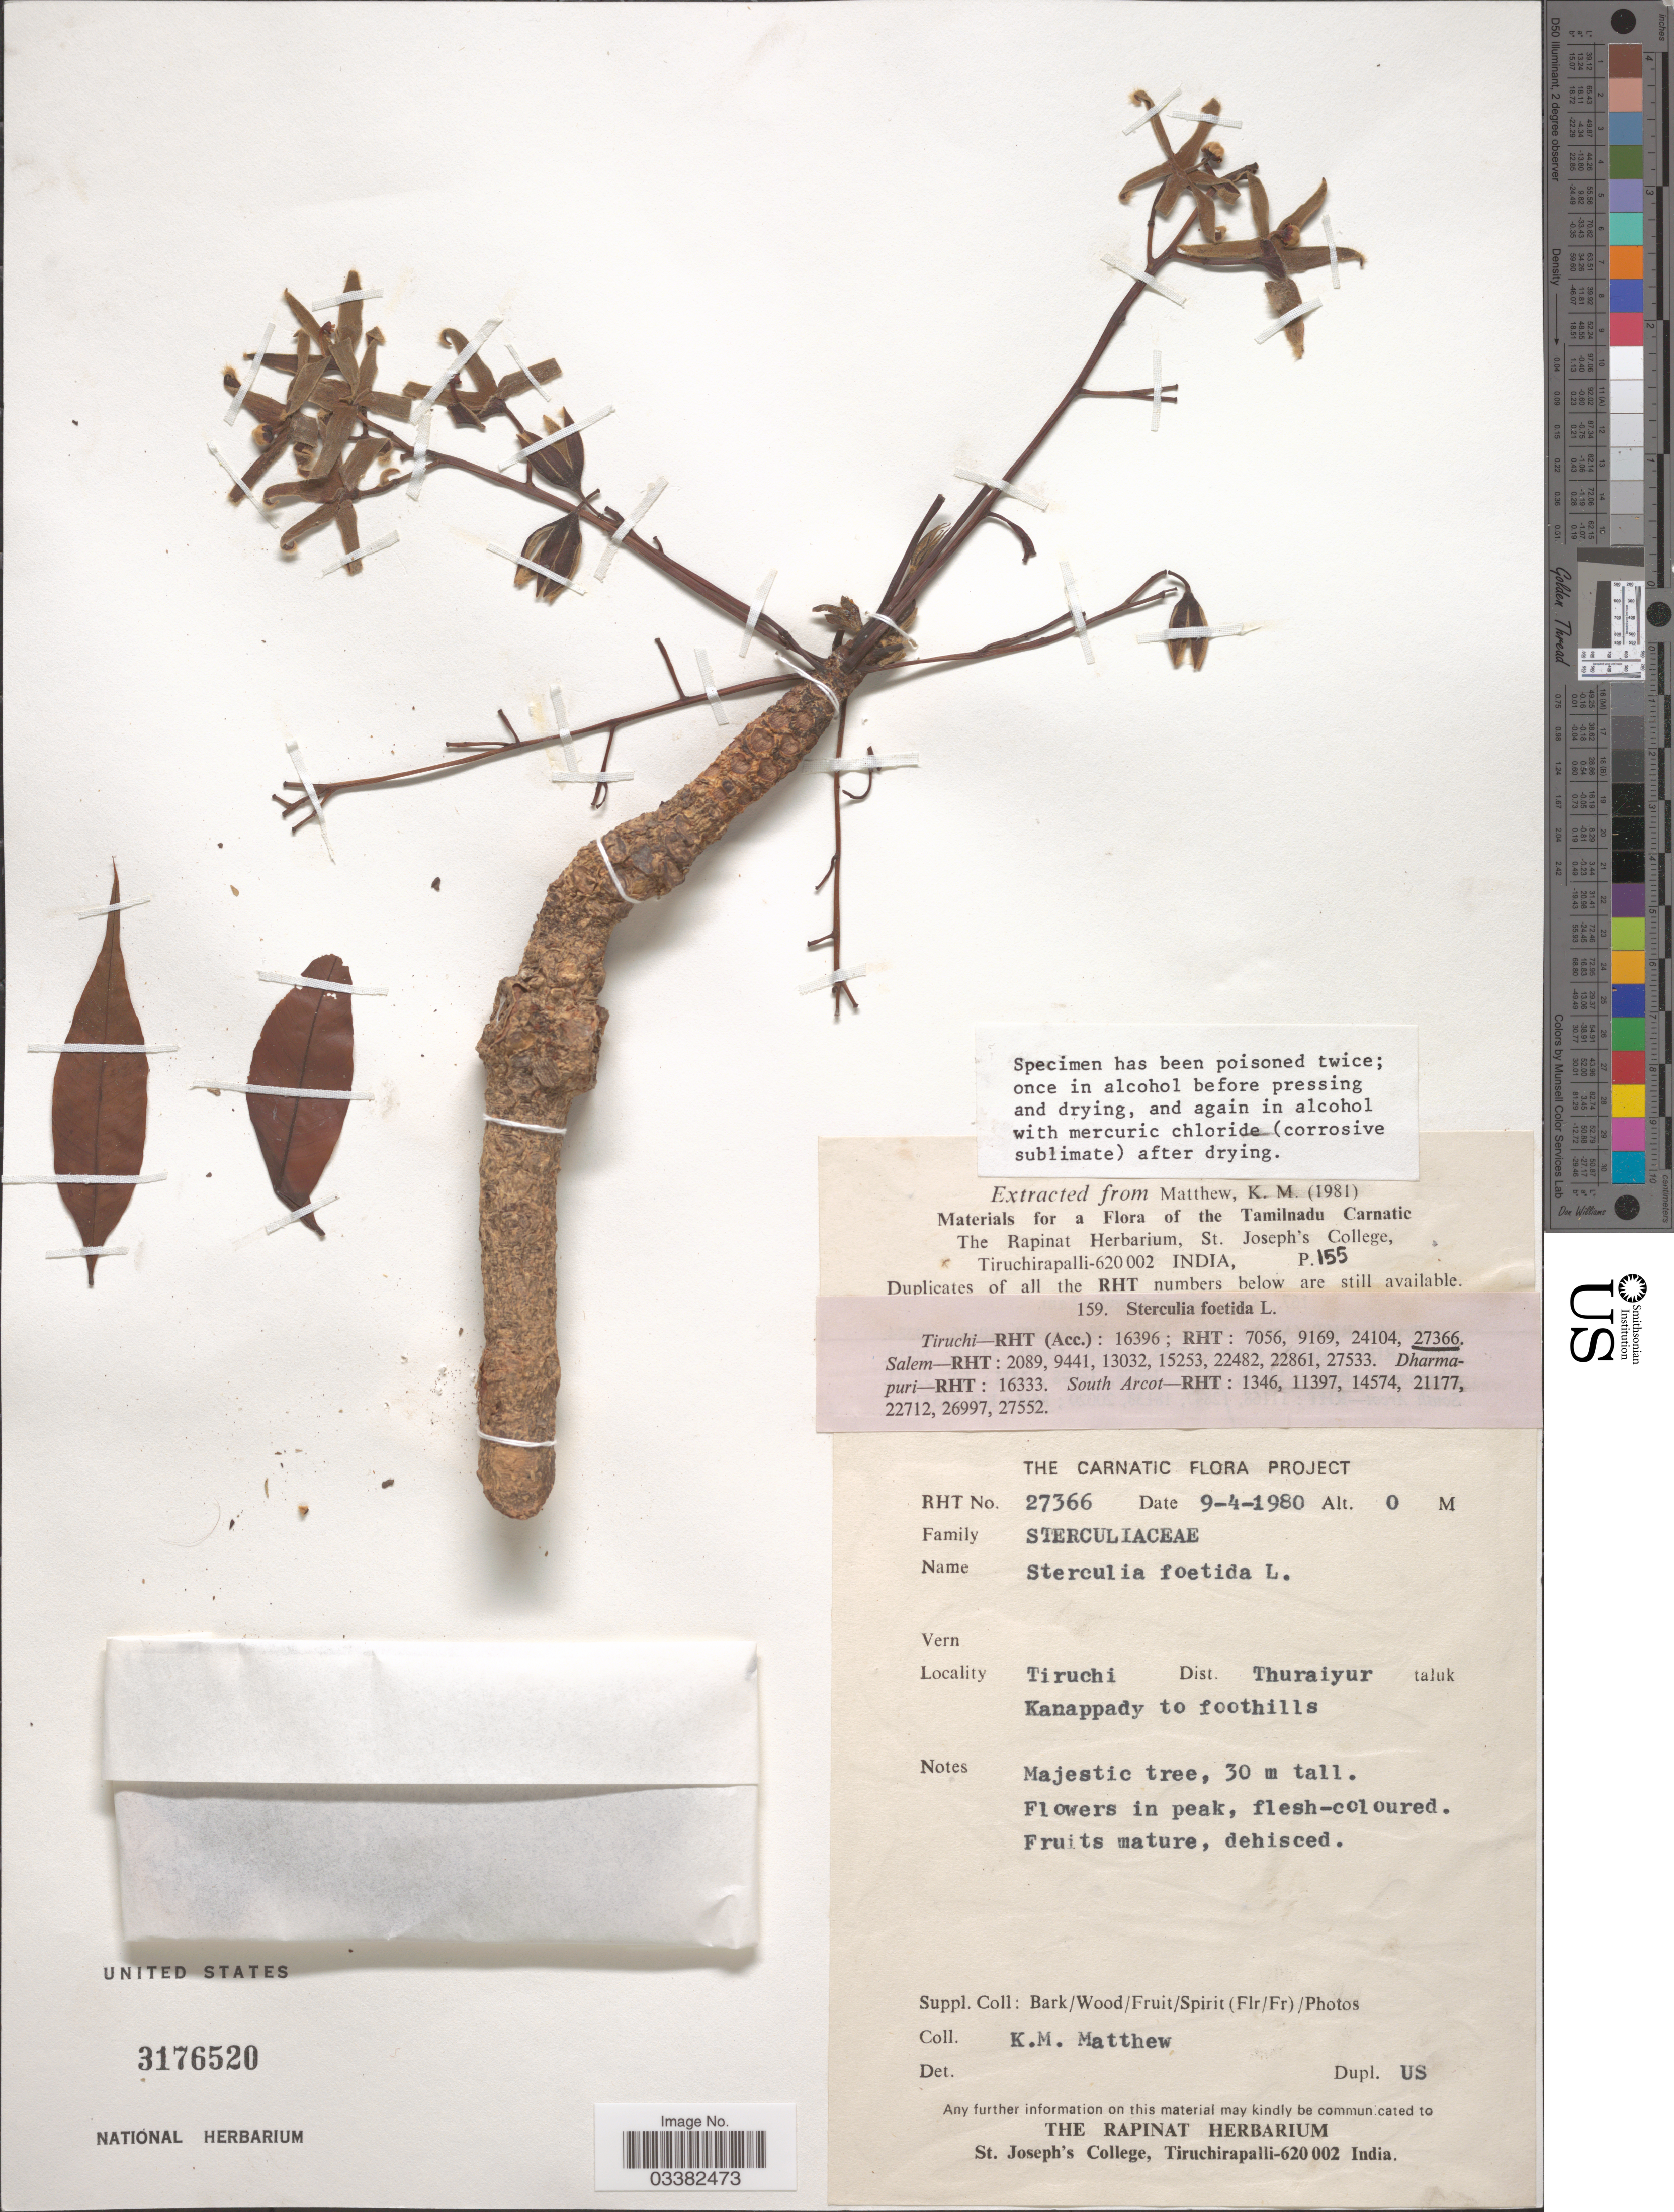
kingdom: Plantae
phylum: Tracheophyta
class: Magnoliopsida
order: Malvales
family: Malvaceae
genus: Sterculia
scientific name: Sterculia foetida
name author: L.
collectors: K. M. Matthew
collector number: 27366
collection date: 1980-04-09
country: India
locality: Tiruchi. Dist. Thuraiyur taluk Kanappady to foothills.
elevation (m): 0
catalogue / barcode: US 3176520